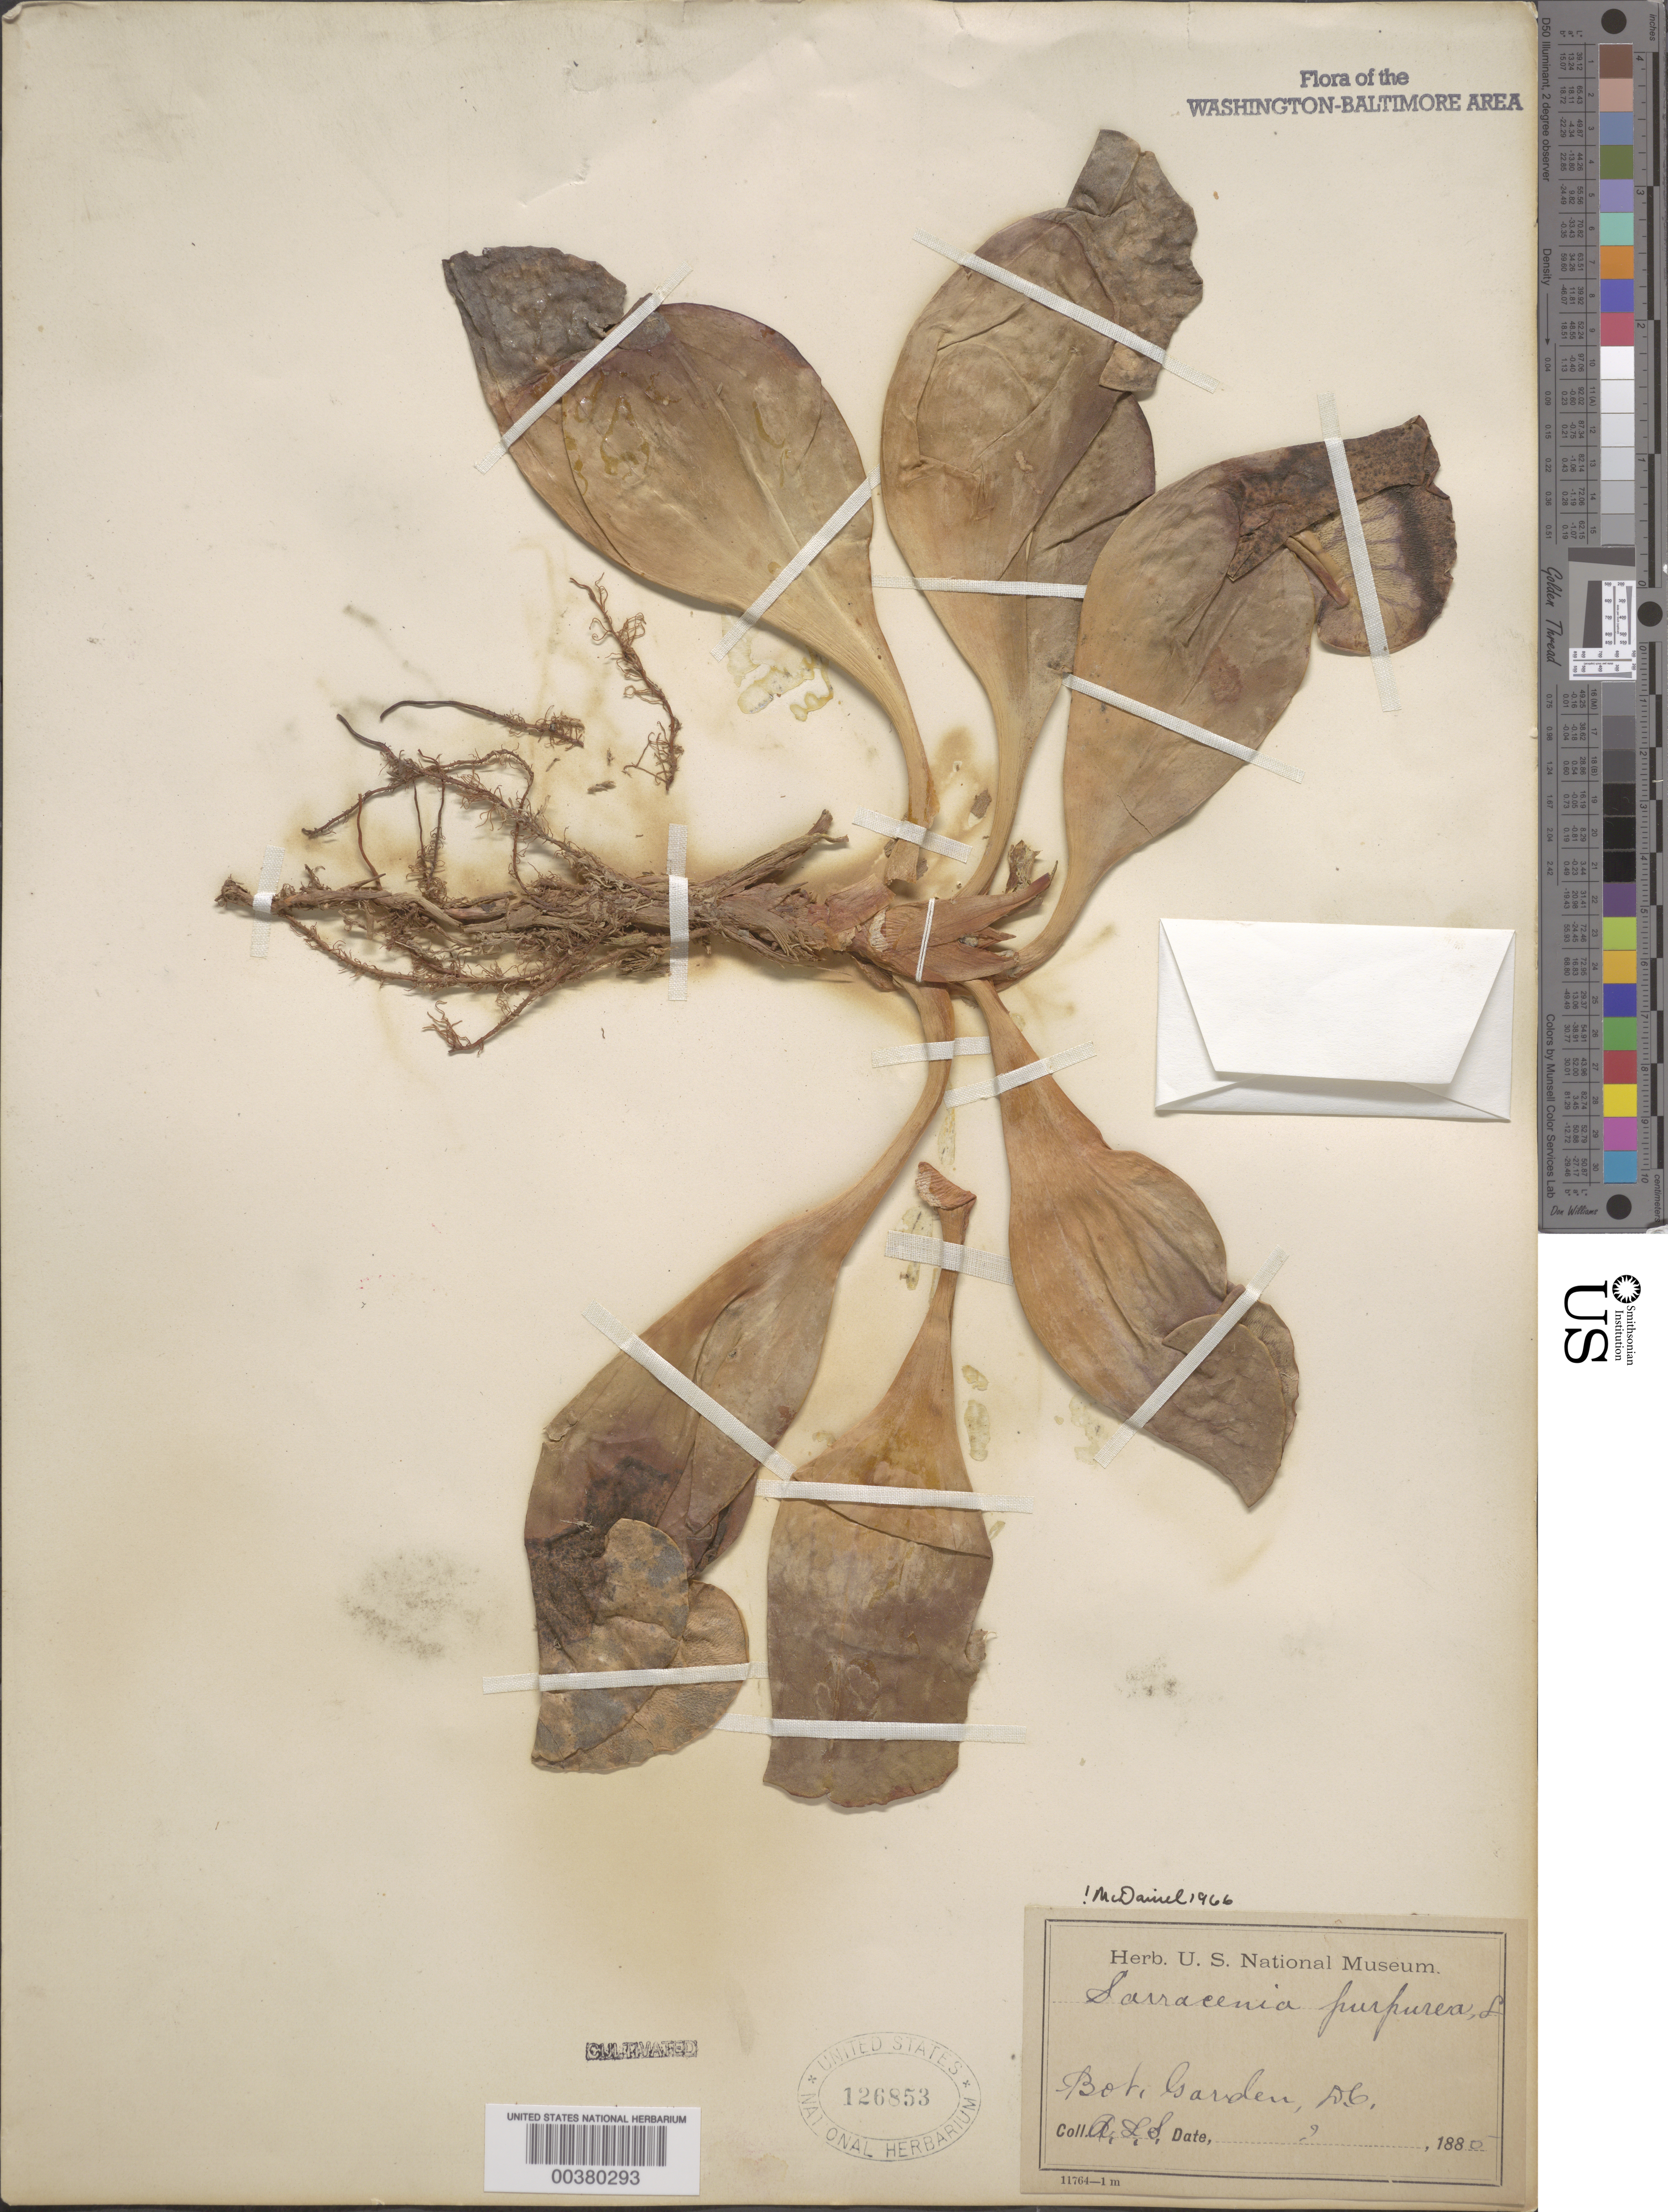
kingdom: Plantae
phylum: Tracheophyta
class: Magnoliopsida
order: Ericales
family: Sarraceniaceae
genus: Sarracenia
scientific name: Sarracenia purpurea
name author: L.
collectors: A. L. Schott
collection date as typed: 1885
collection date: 1885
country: United States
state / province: District of Columbia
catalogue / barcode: US 126853